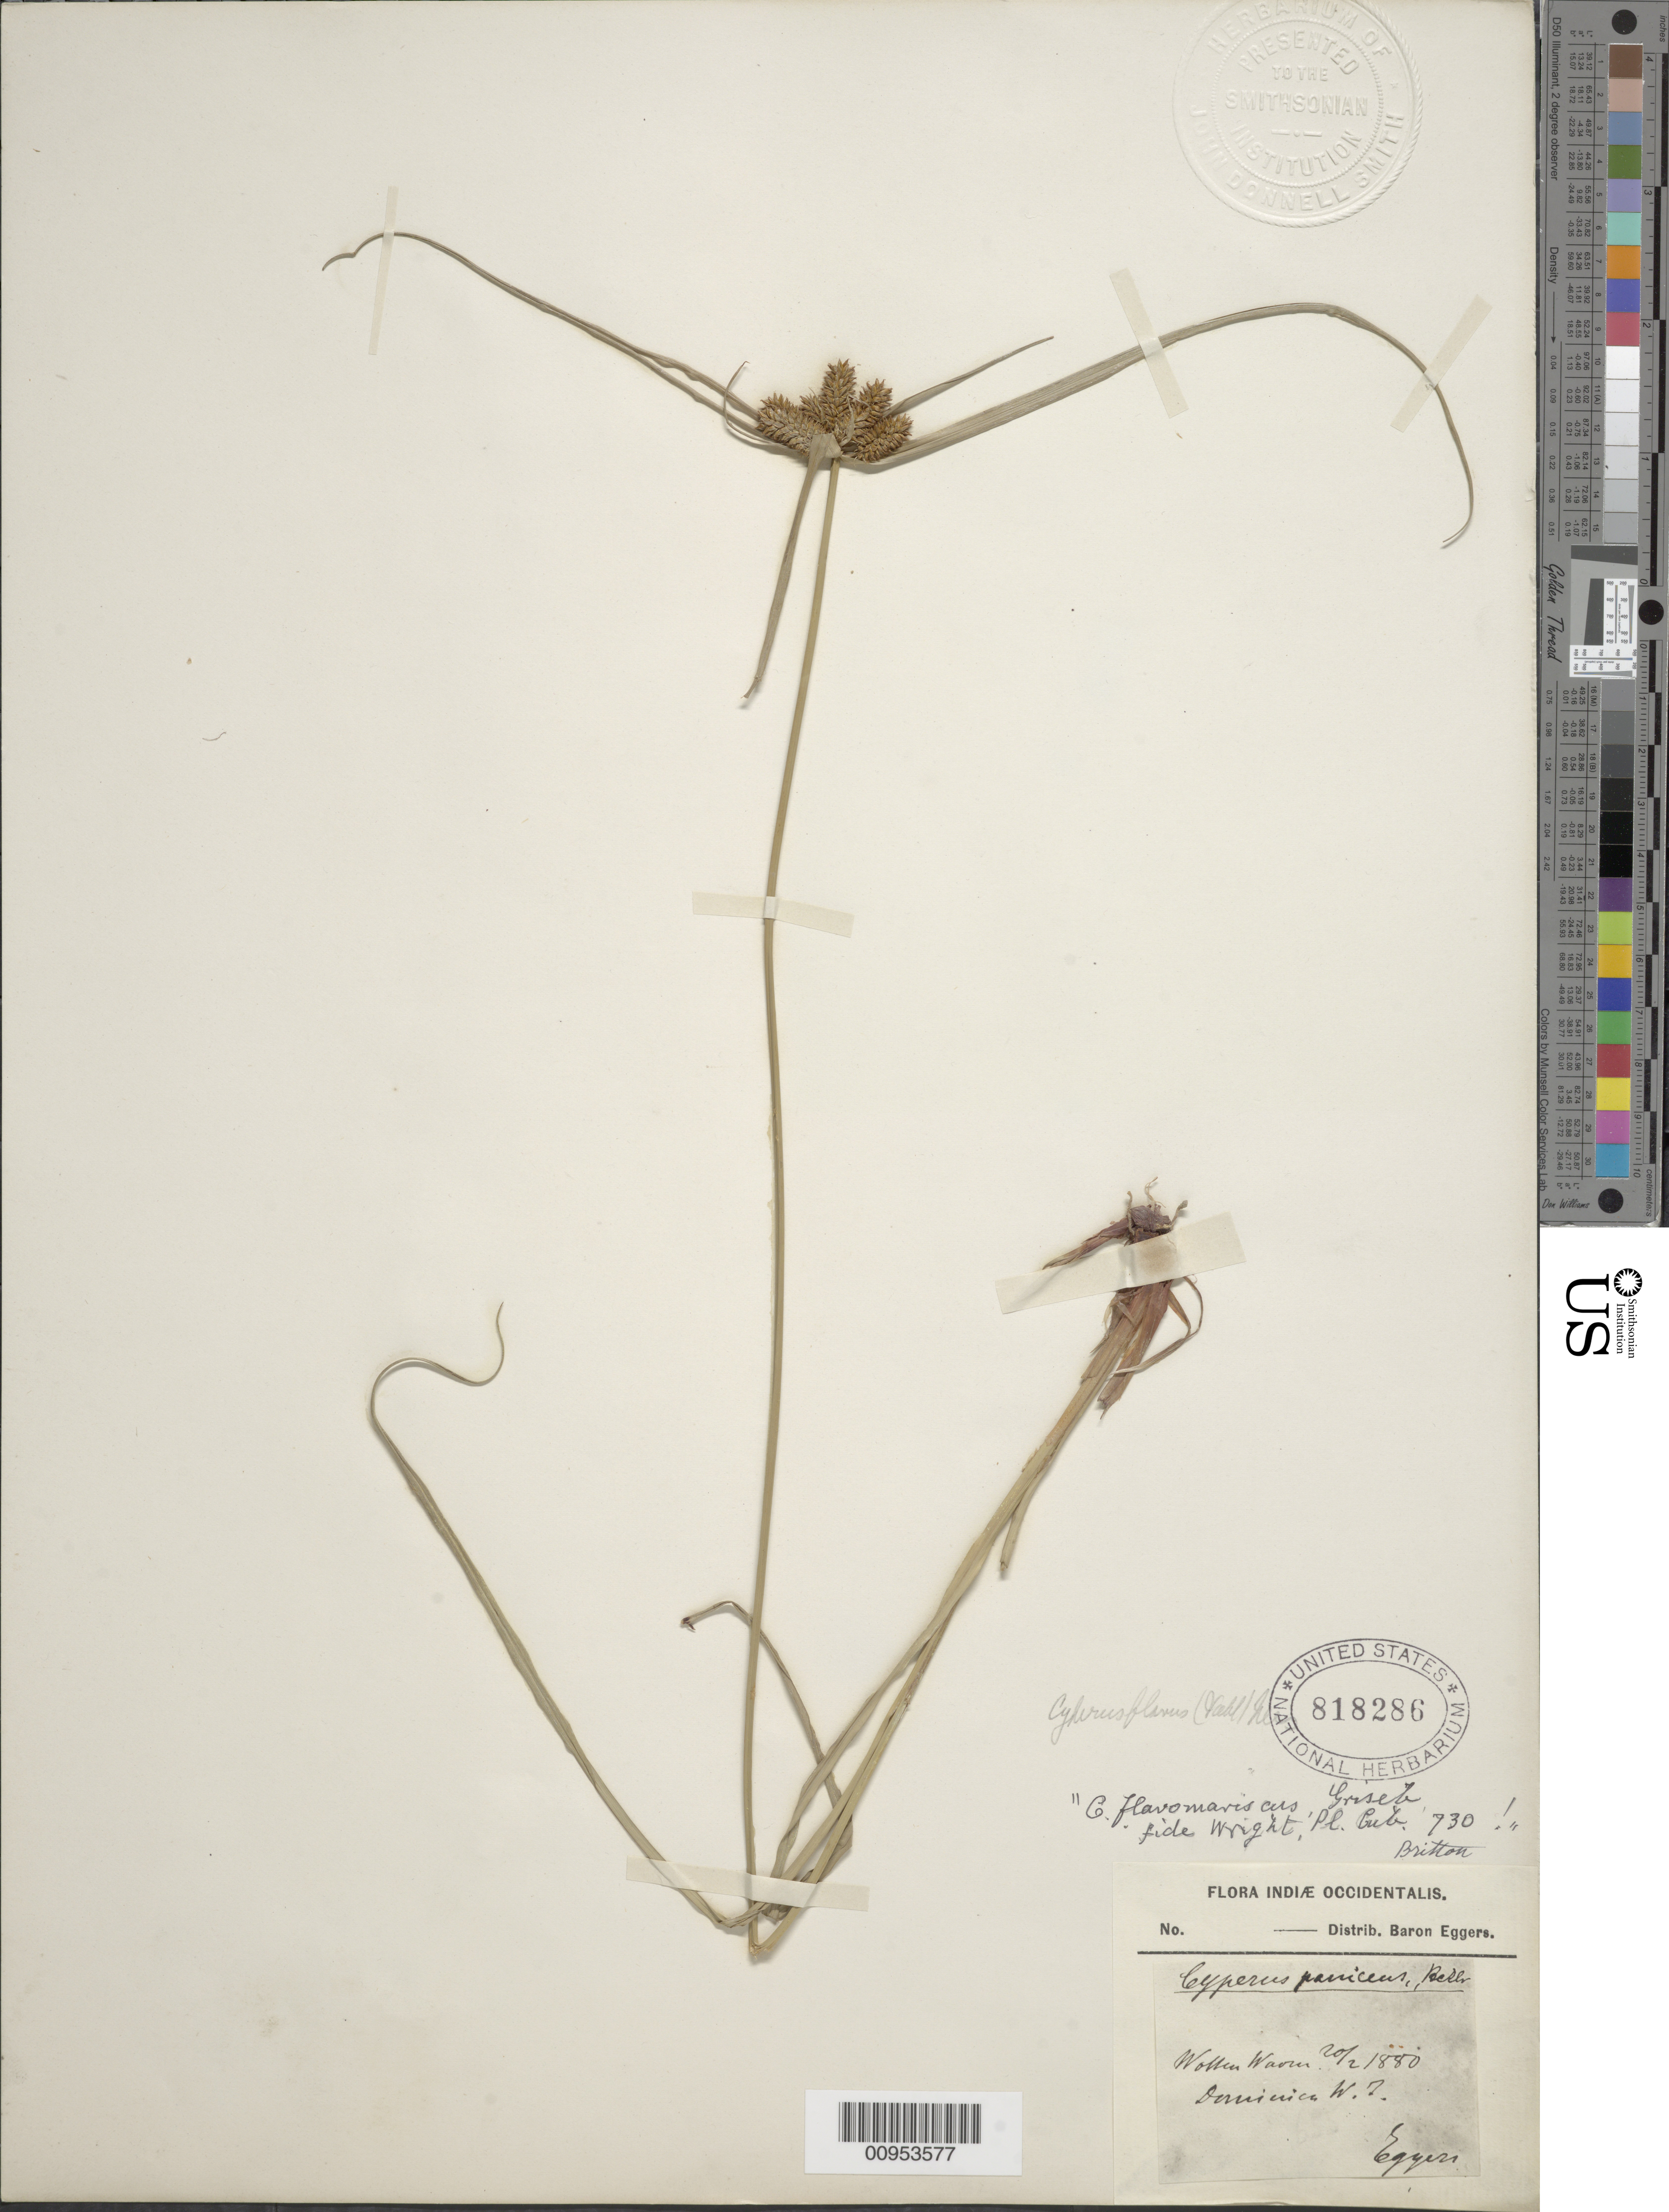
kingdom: Plantae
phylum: Tracheophyta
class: Liliopsida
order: Poales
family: Cyperaceae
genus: Cyperus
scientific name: Cyperus aggregatus var. aggregatus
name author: (Willd.) Endl.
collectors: H. F. A. von Eggers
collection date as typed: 20 Feb 1880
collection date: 1880-02-20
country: Dominica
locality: Wollen Warim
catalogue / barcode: US 818286